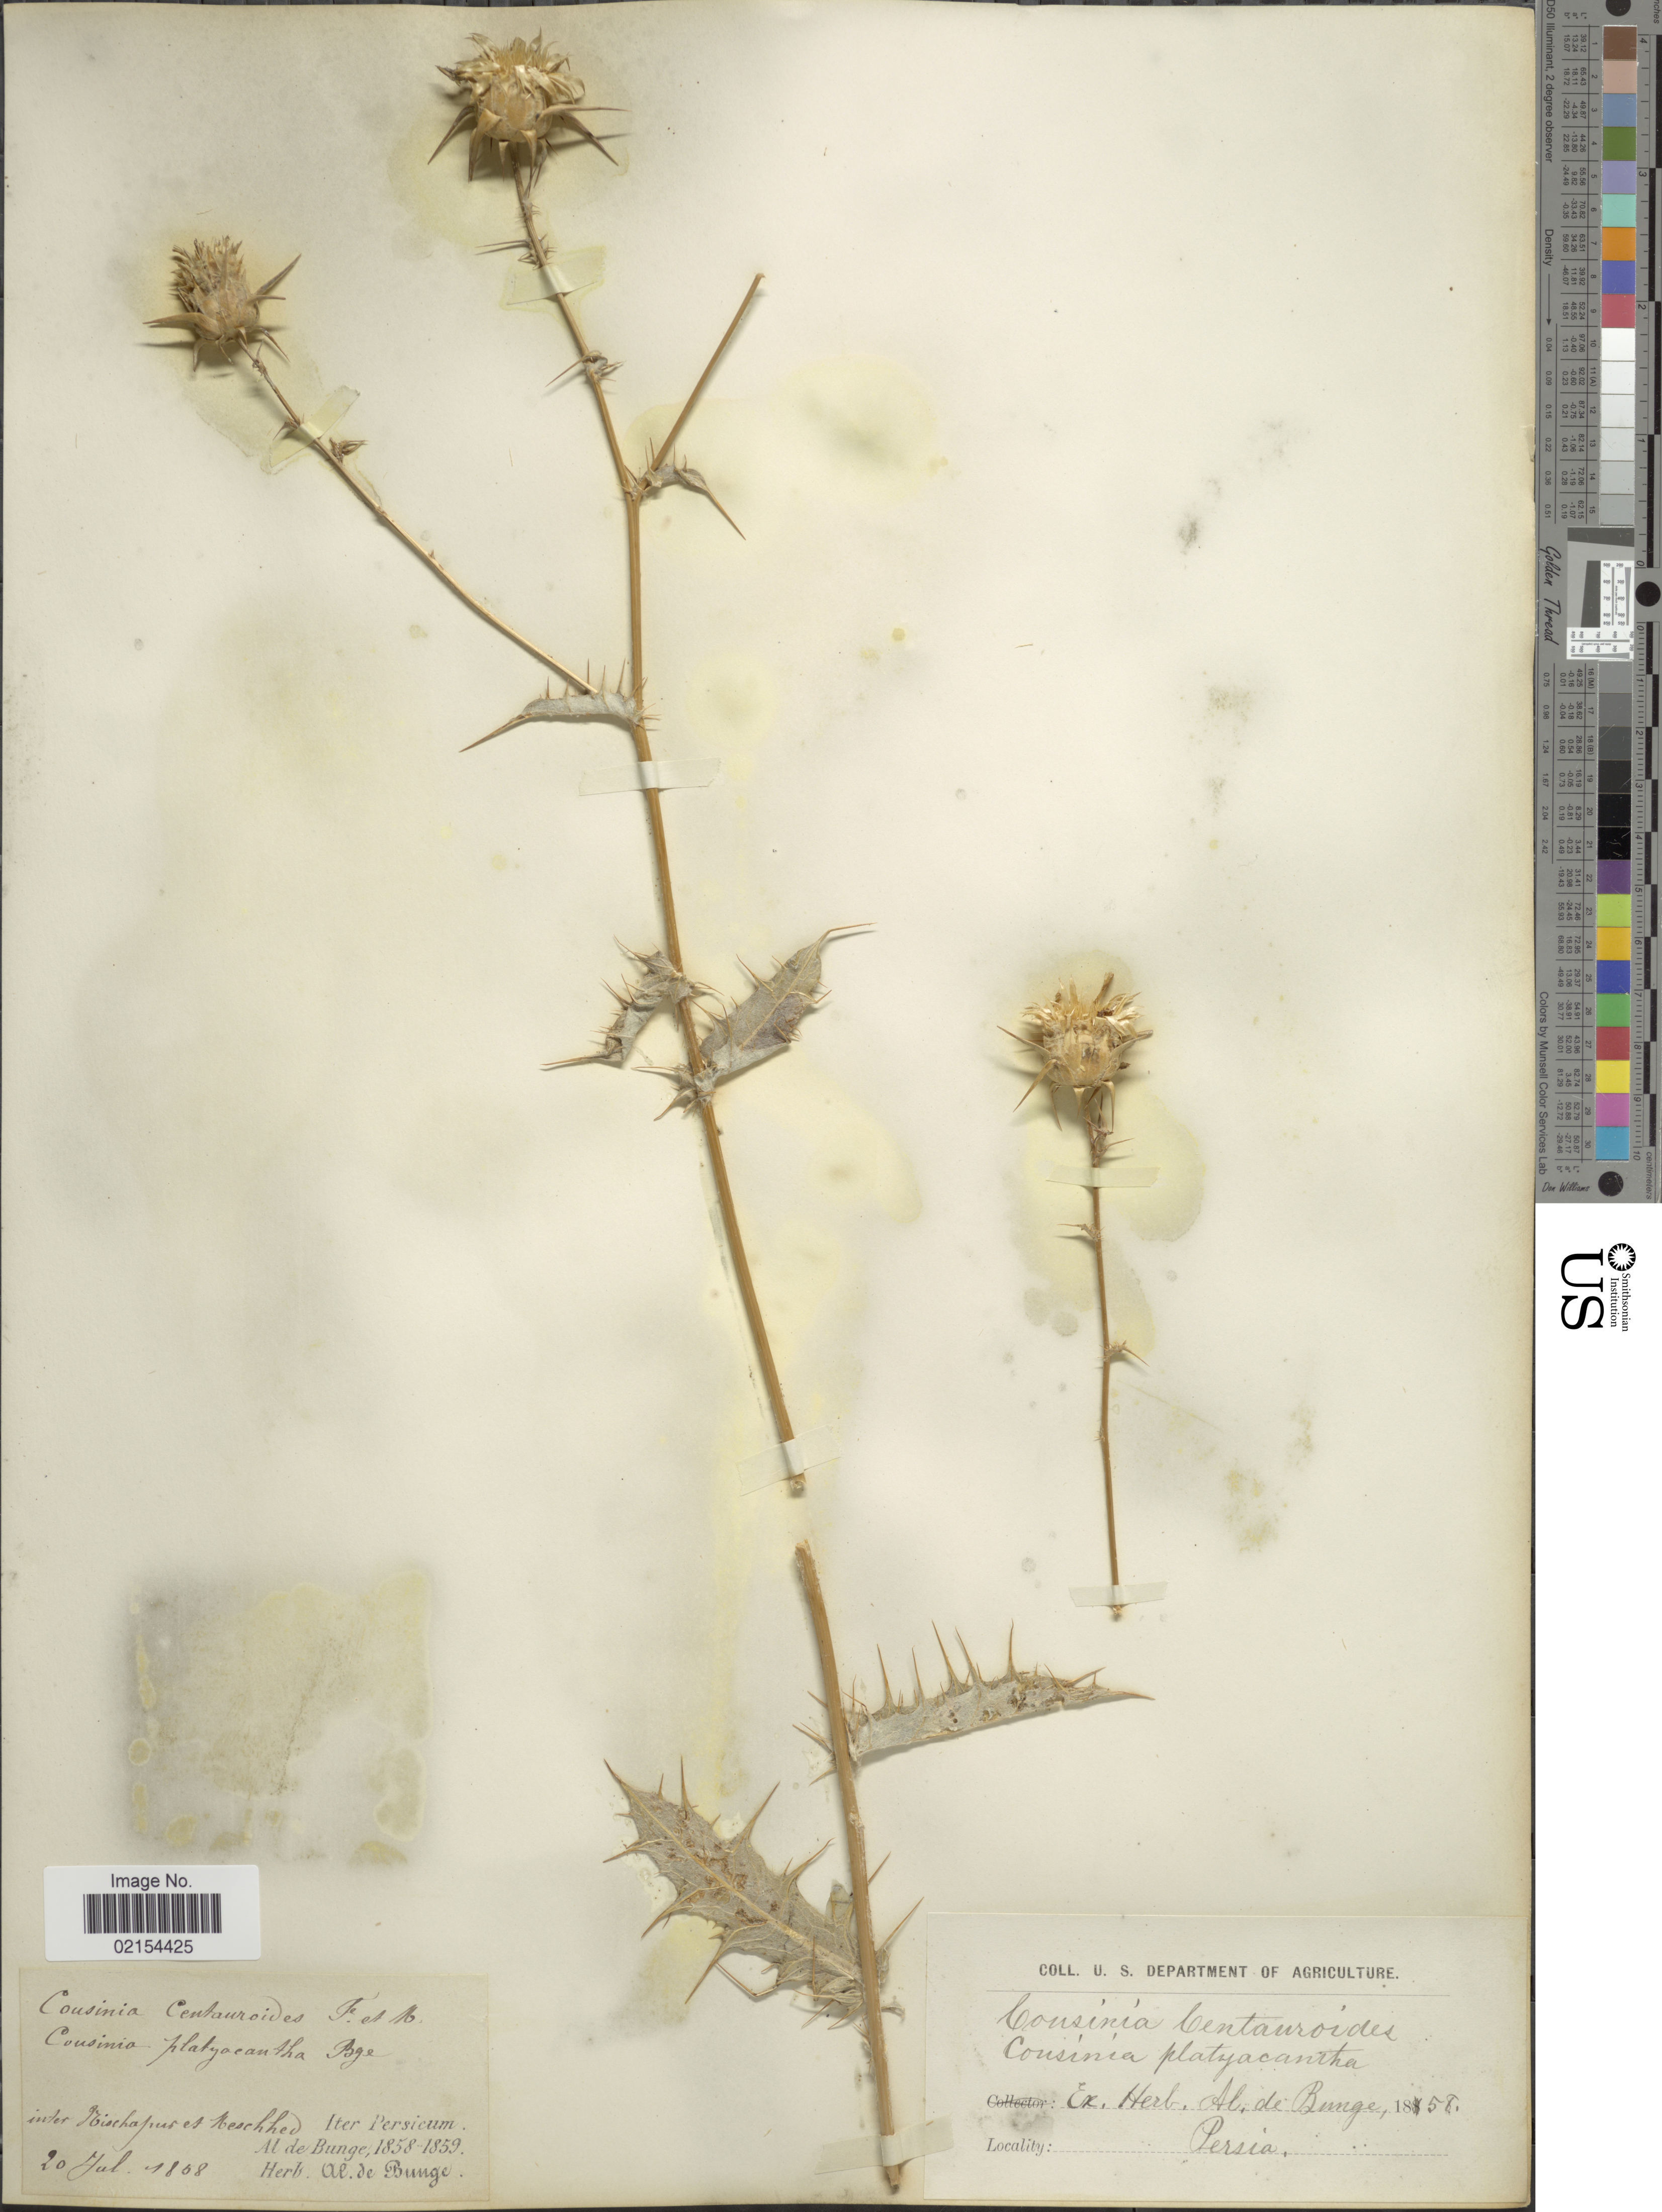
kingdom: Plantae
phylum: Tracheophyta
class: Magnoliopsida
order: Asterales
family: Asteraceae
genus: Cousinia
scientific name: Cousinia centauroides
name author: Fisch. & C.A. Mey.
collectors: A. de Bunge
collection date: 1808-07-20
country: Iran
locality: Inter Mischafuis mesche [interpreted], Iter Persicum